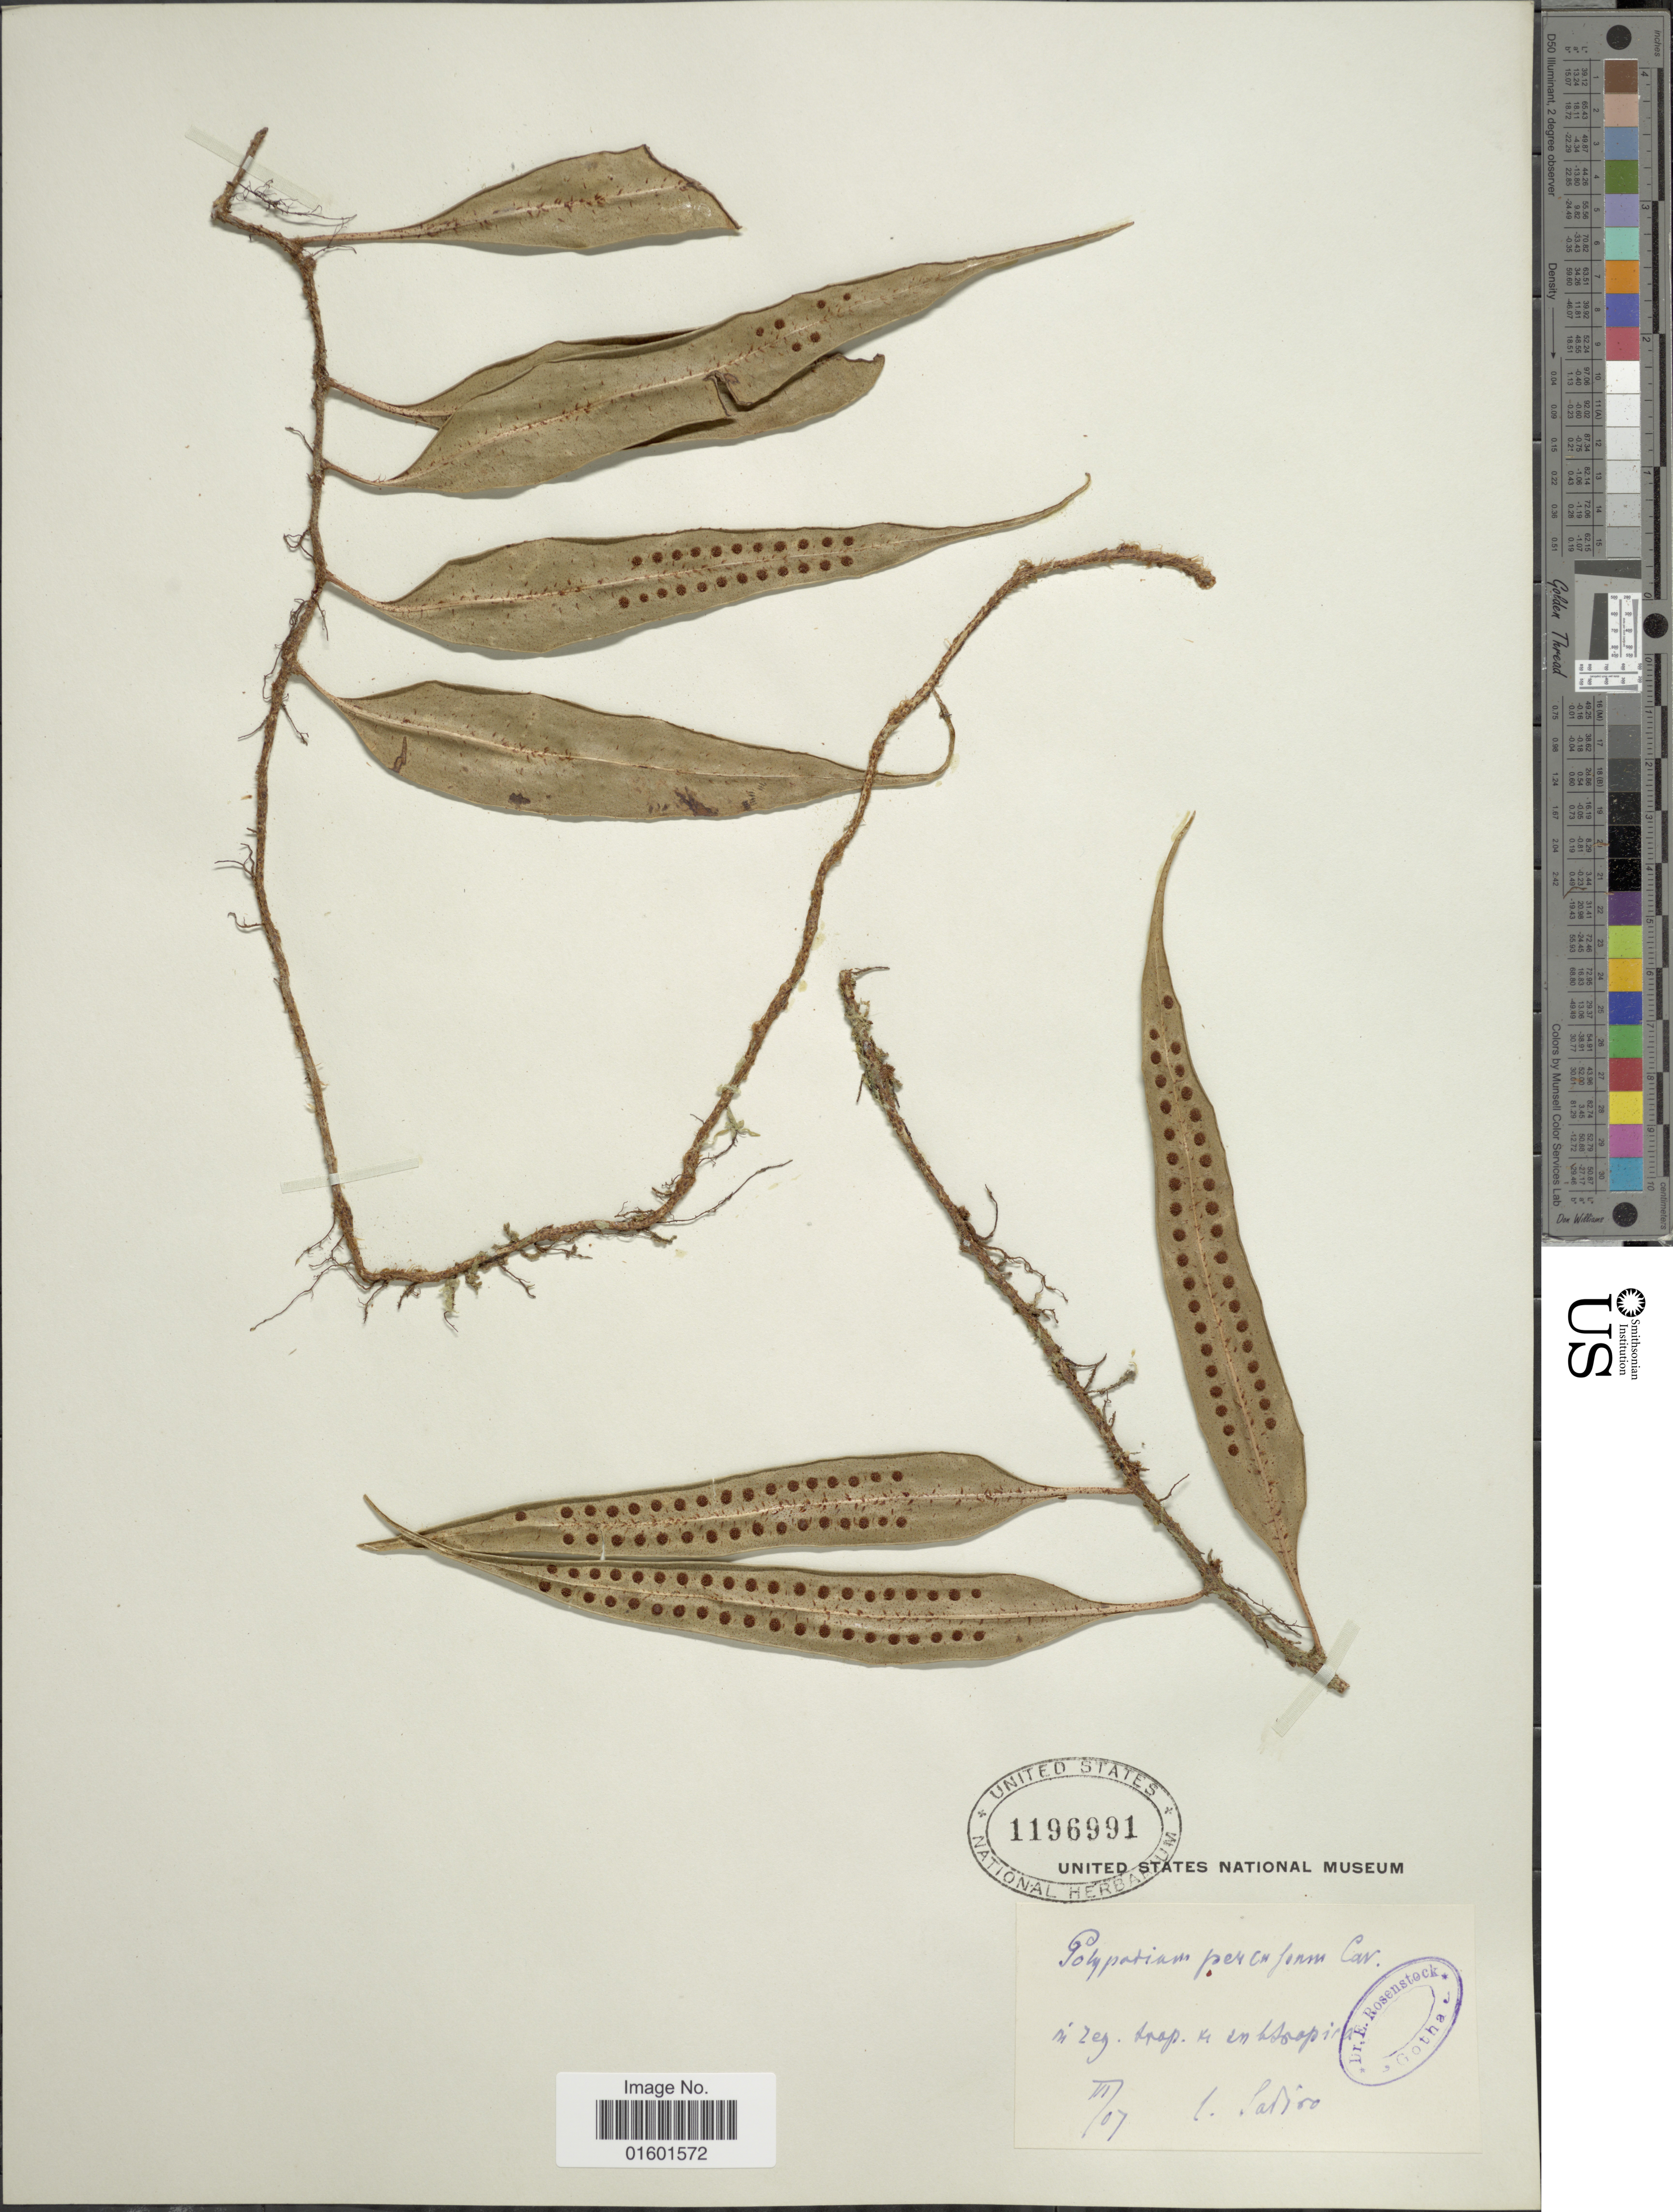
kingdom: Plantae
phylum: Tracheophyta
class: Polypodiopsida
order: Polypodiales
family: Polypodiaceae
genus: Microgramma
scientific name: Microgramma percussa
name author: (Cav.) de la Sota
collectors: L. Sodiro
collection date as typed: Transcribed d/m/y: /6/7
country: Ecuador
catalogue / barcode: US 1196991